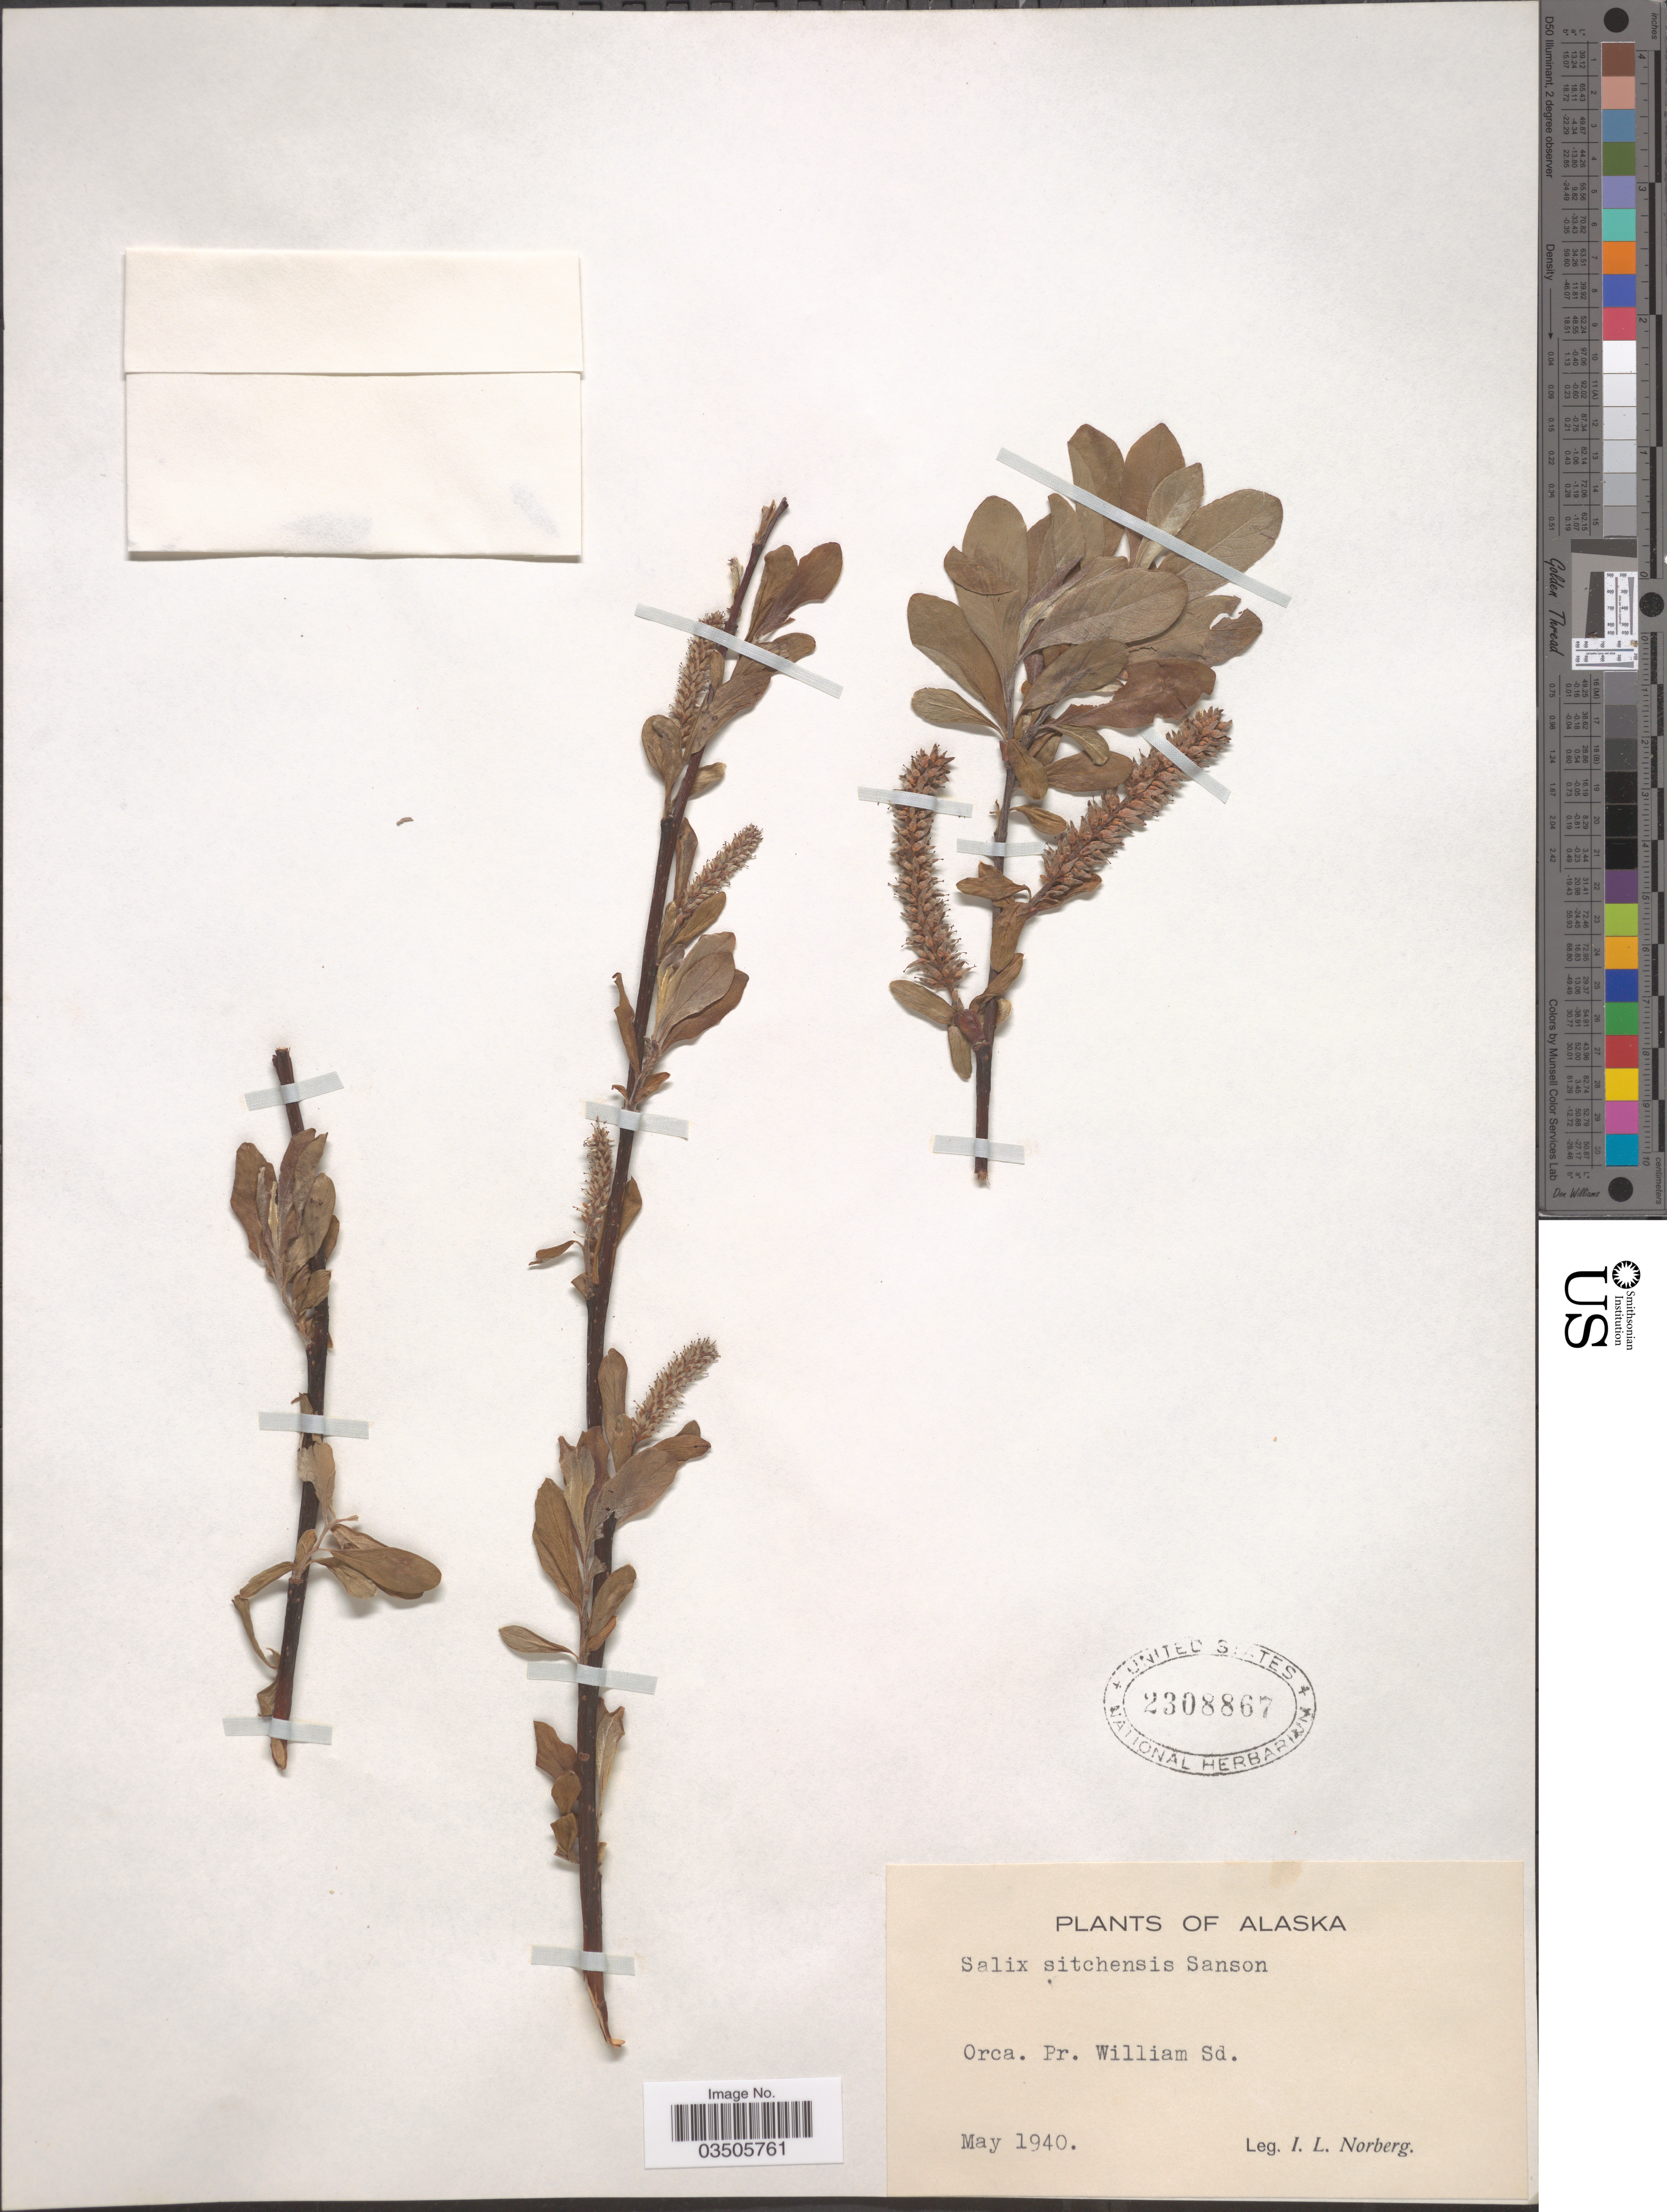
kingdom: Plantae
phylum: Tracheophyta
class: Magnoliopsida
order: Malpighiales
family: Salicaceae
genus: Salix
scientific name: Salix sitchensis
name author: Sanson ex Bong.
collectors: I. Norberg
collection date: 1940-05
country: United States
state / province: Alaska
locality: Orca. Pr. William Sd.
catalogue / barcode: US 2308867